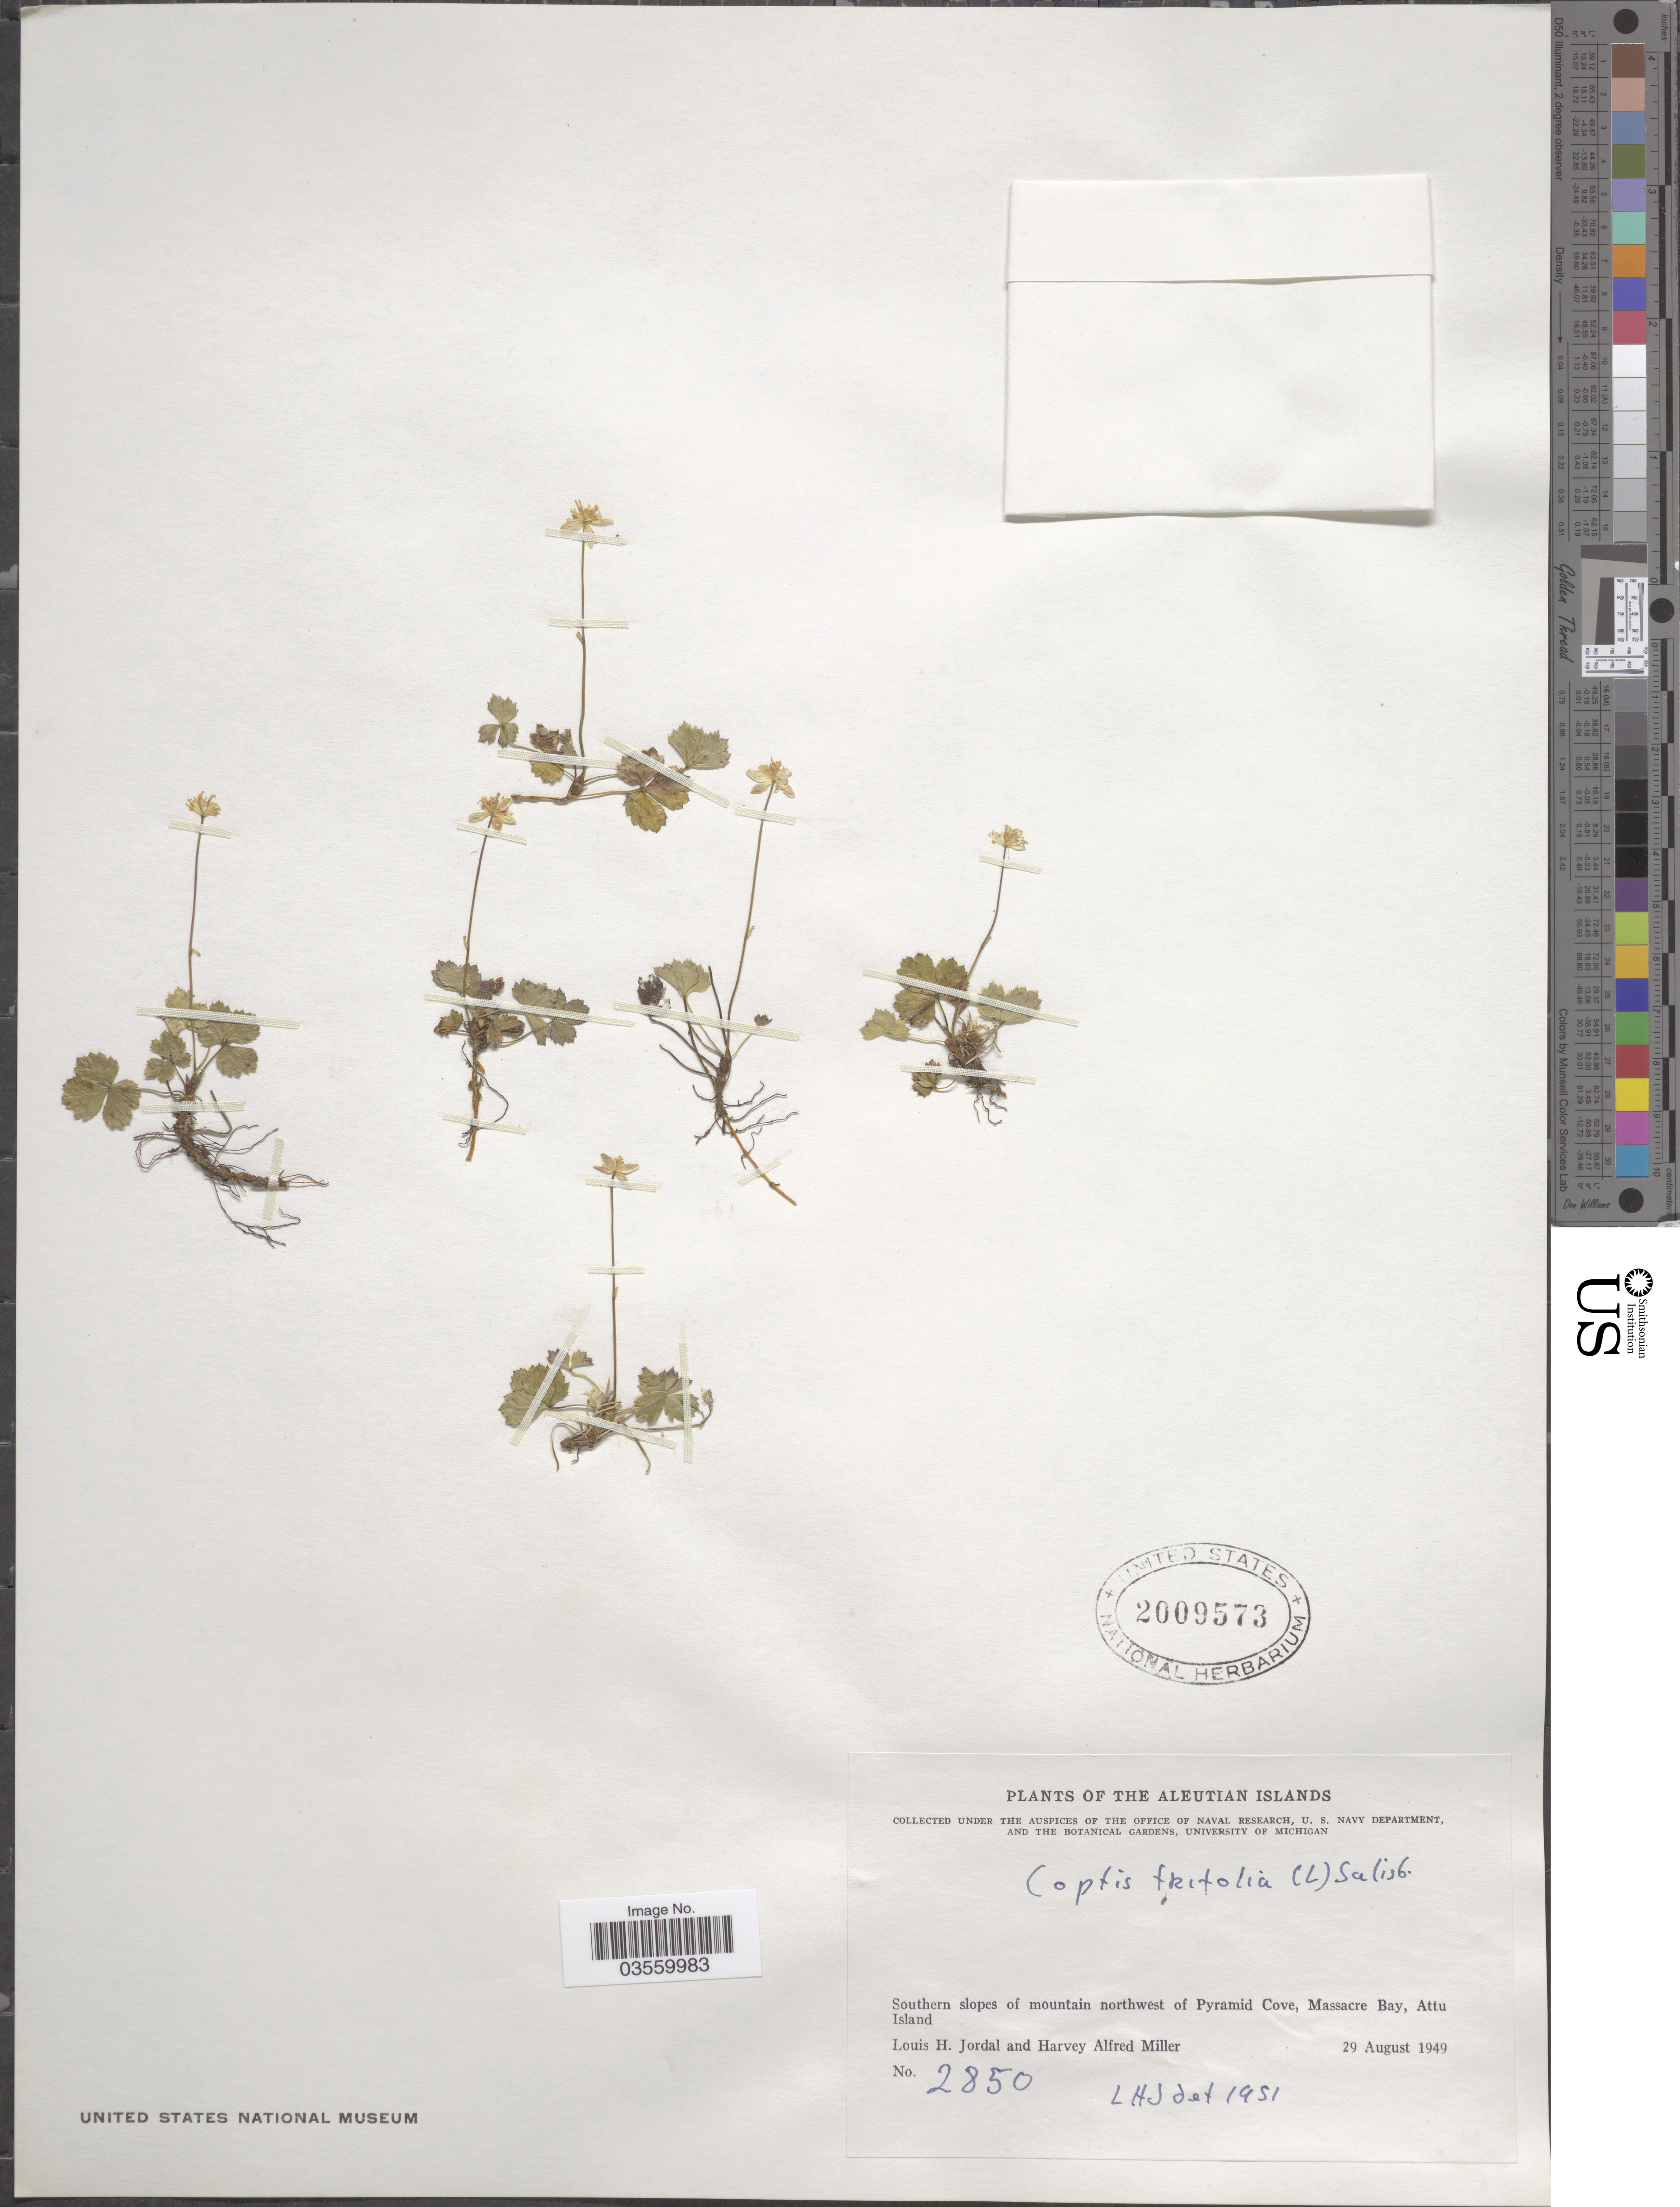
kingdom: Plantae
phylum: Tracheophyta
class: Magnoliopsida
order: Ranunculales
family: Ranunculaceae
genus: Coptis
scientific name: Coptis trifolia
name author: (L.) Salisb.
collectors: L. Jordal & H. A. Miller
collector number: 2850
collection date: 1949-08-29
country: United States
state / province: Alaska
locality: The Aleutian Islands. Southern slopes of mountain northwest of Pyramid Cove, Massacre Bay, Attu Island.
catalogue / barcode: US 2009573